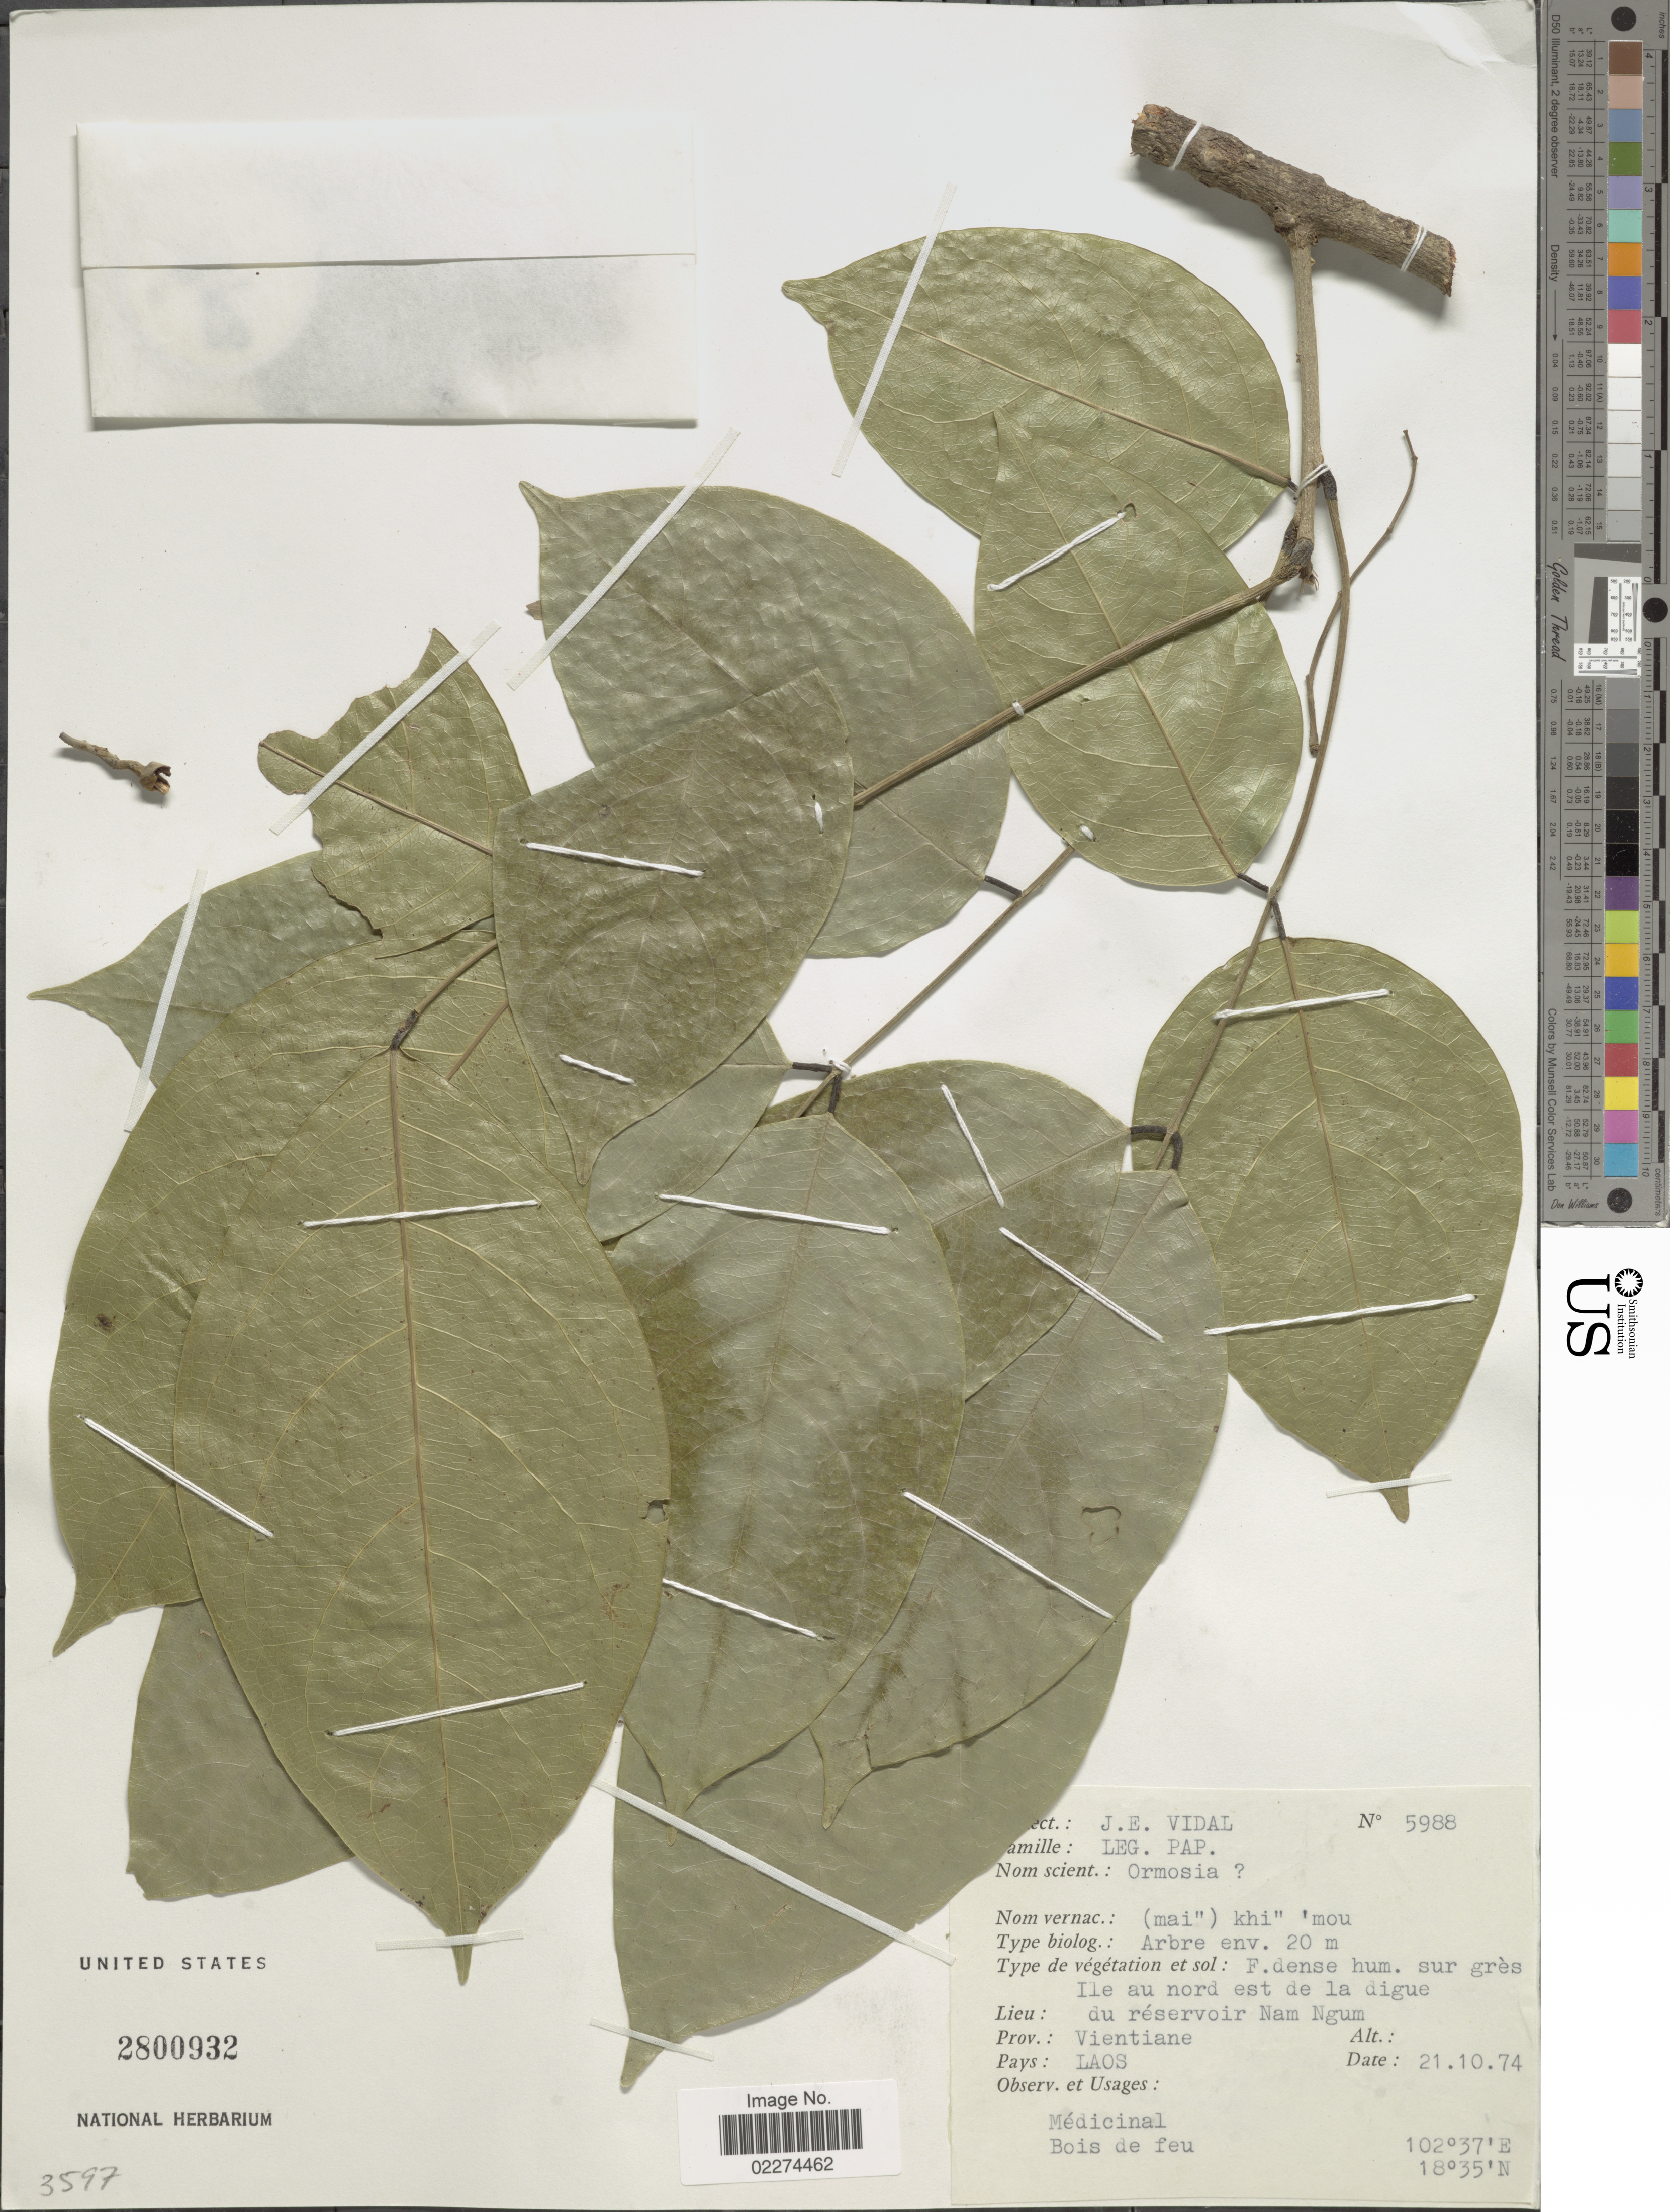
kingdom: Plantae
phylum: Tracheophyta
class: Magnoliopsida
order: Fabales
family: Fabaceae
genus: Ormosia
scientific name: Ormosia sp.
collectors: J. E. Vidal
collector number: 5988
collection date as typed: Transcribed d/m/y: 21/10/74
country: Laos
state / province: Viangchan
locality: Du reservoir nam Ngum, Prov.: Vientiane, Prov.: Laos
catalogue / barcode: US 2800932